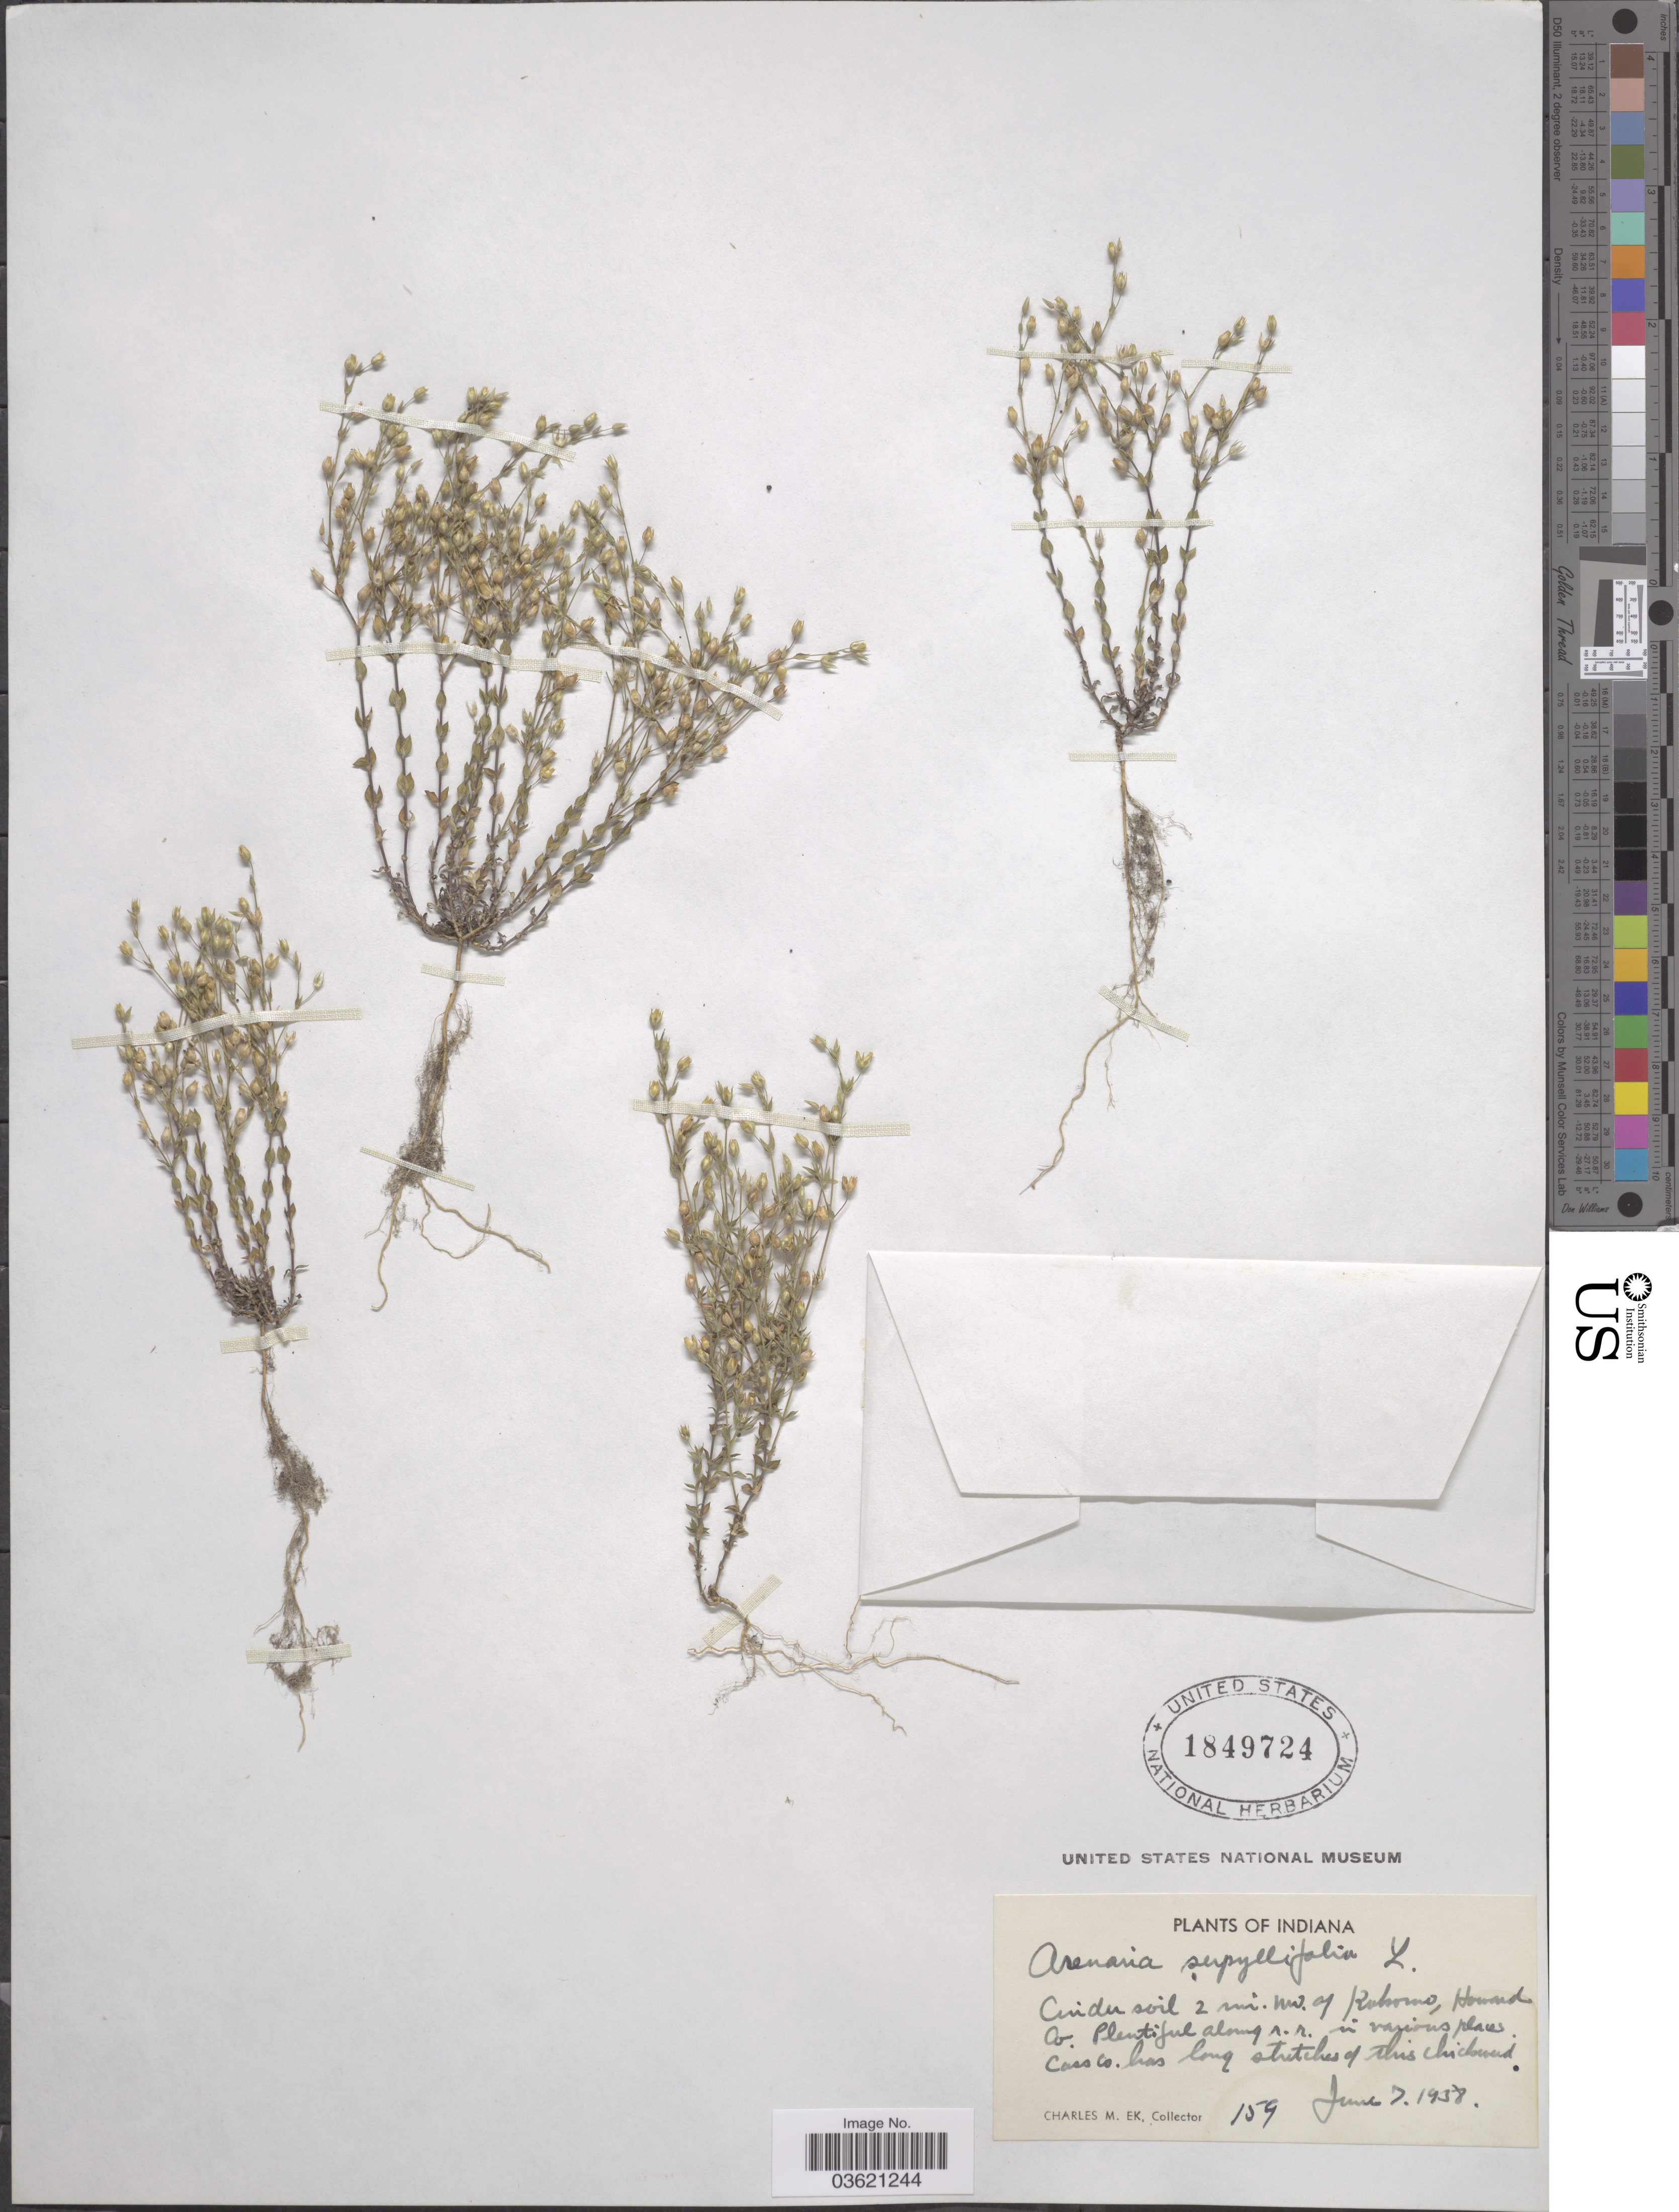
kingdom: Plantae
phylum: Tracheophyta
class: Magnoliopsida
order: Caryophyllales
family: Caryophyllaceae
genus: Arenaria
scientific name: Arenaria serpyllifolia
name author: L.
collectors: C. Ek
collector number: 159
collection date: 1938-06-07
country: United States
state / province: Indiana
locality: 2 mi. nw. of Rubomo, Howard Co. Plentiful along r.r. in various places Cass Co.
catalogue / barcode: US 1849724